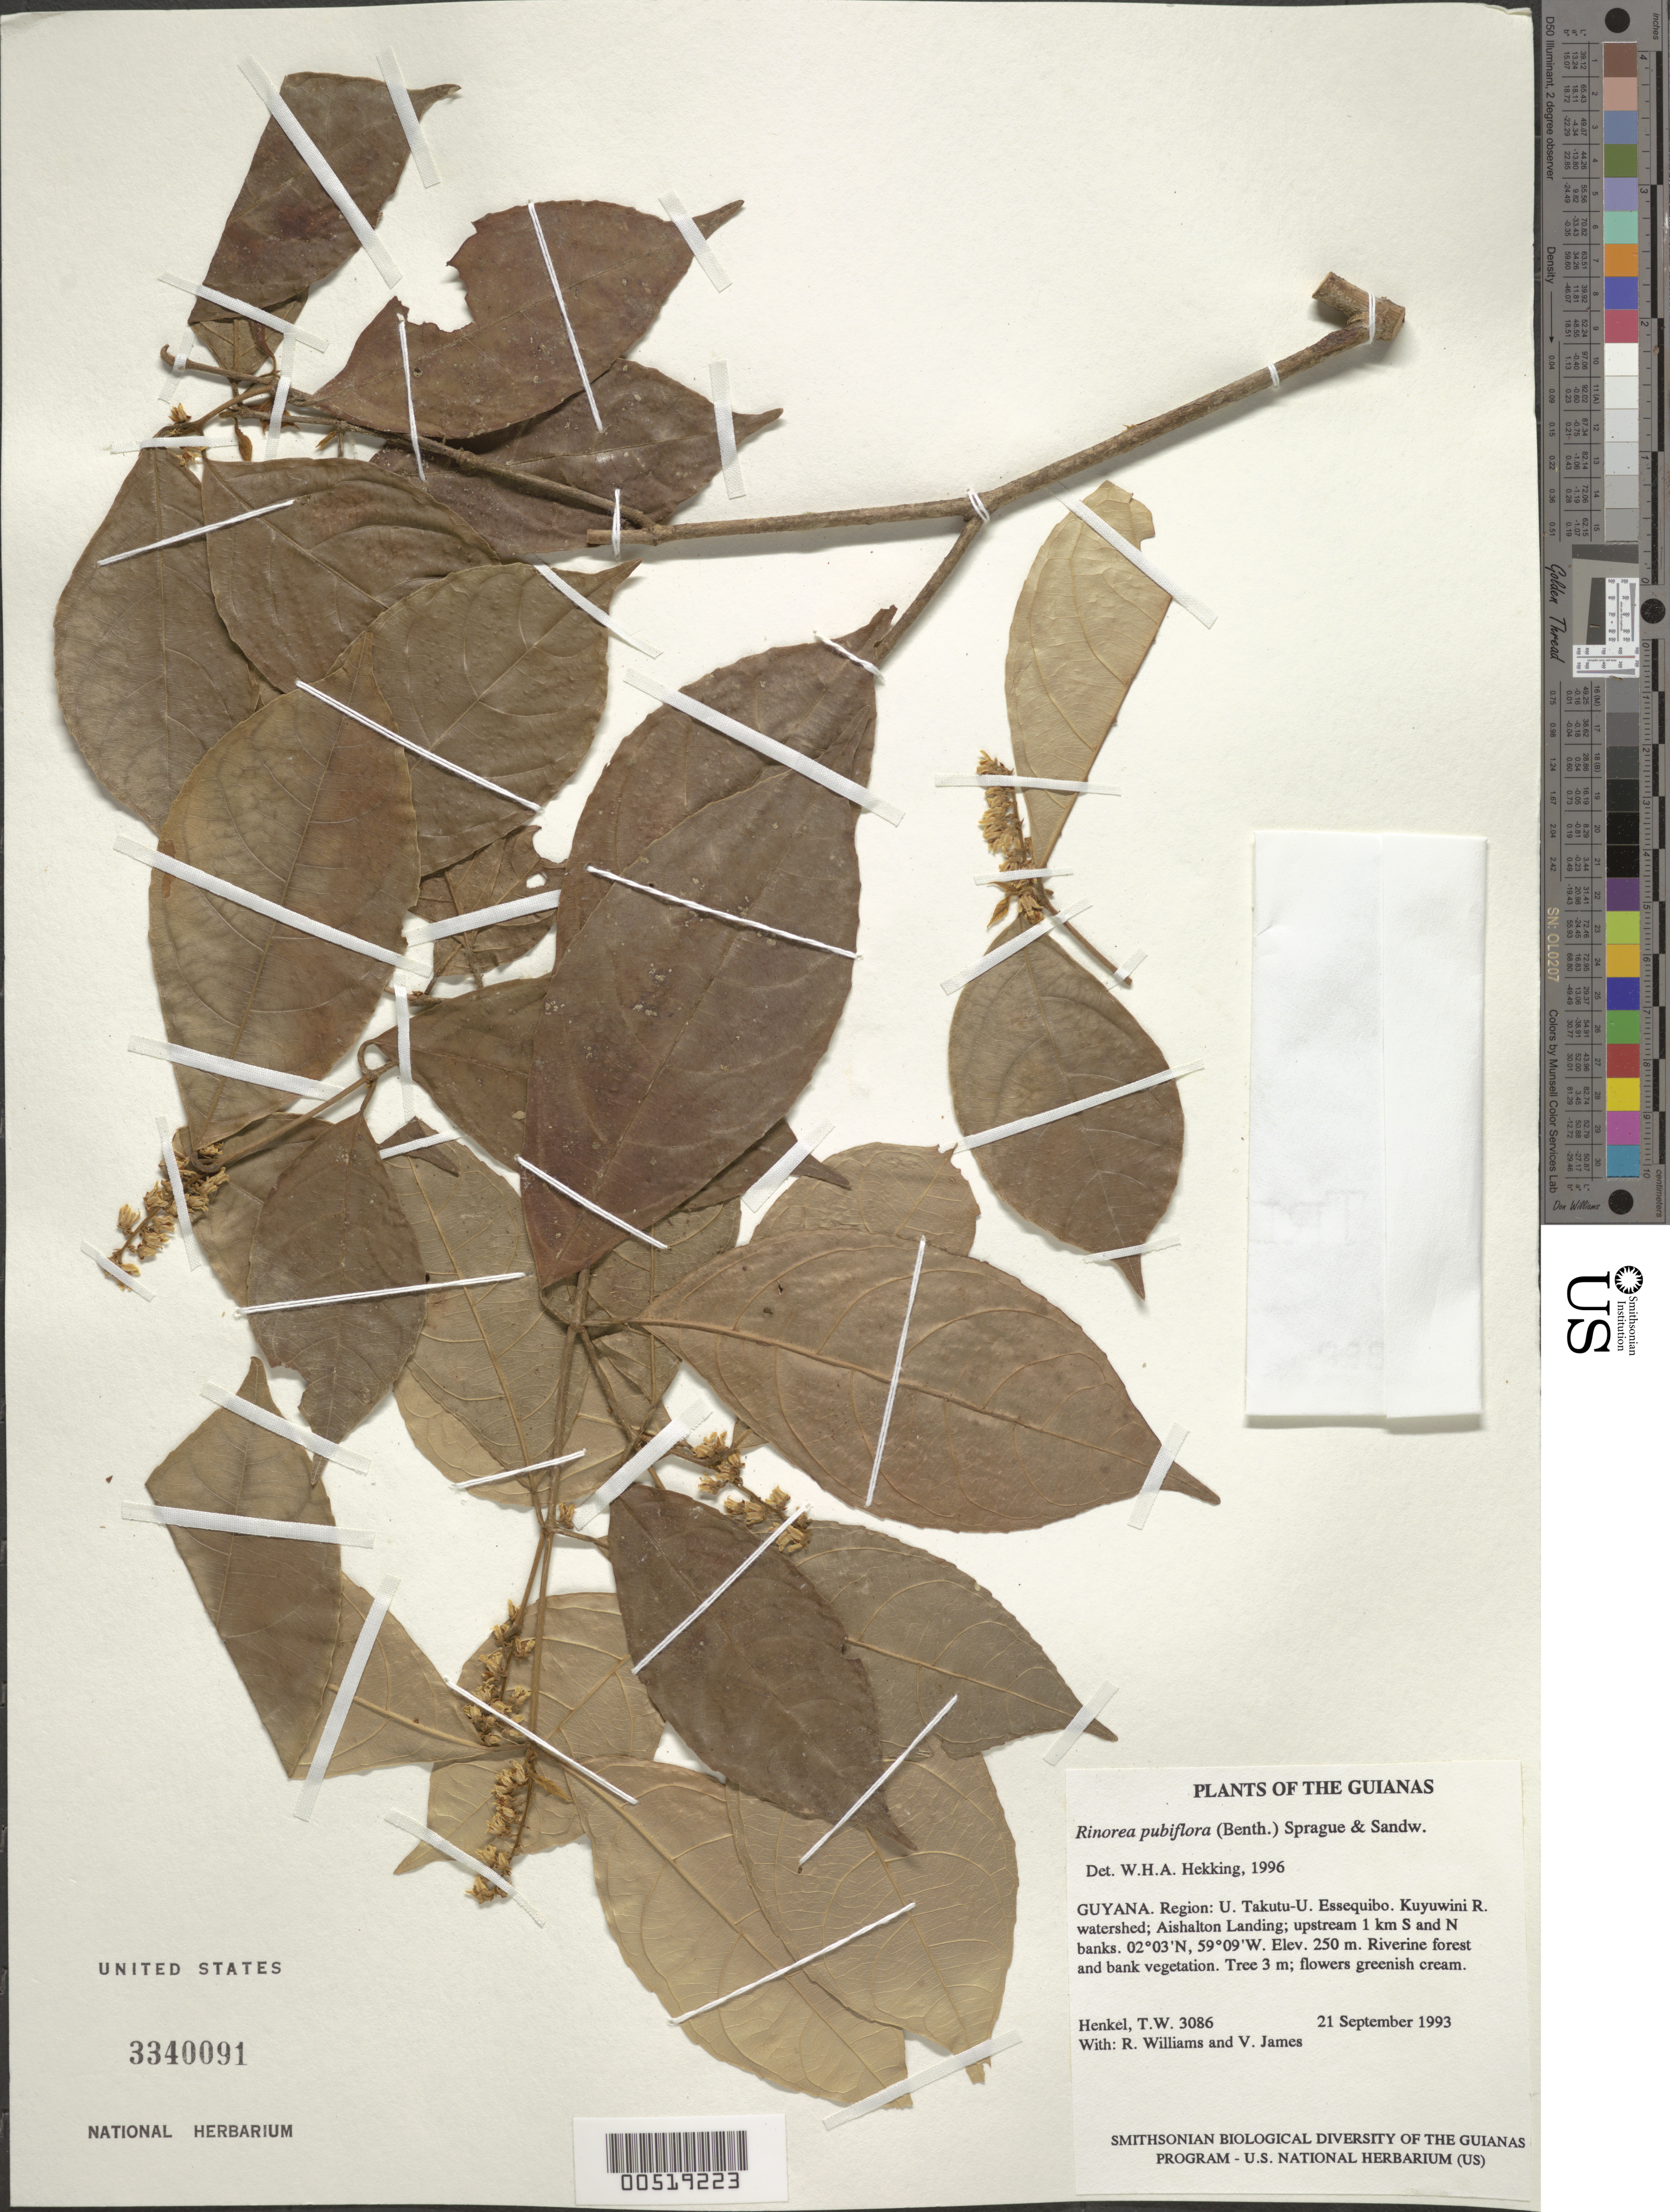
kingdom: Plantae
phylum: Tracheophyta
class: Magnoliopsida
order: Malpighiales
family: Violaceae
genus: Rinorea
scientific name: Rinorea pubiflora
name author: (Benth.) Sprague & Sandwith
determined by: Hekking, W. H. A.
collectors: T. Henkel, R. Williams & V. James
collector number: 3086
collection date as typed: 21 September 1993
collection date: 1993-09-21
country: Guyana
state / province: U. Takutu-U. Essequibo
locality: Kuyuwini R. watershed; Aishalton Landing; upstream 1 km S and N banks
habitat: Riverine forest and bank vegetation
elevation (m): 250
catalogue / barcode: US 3340091